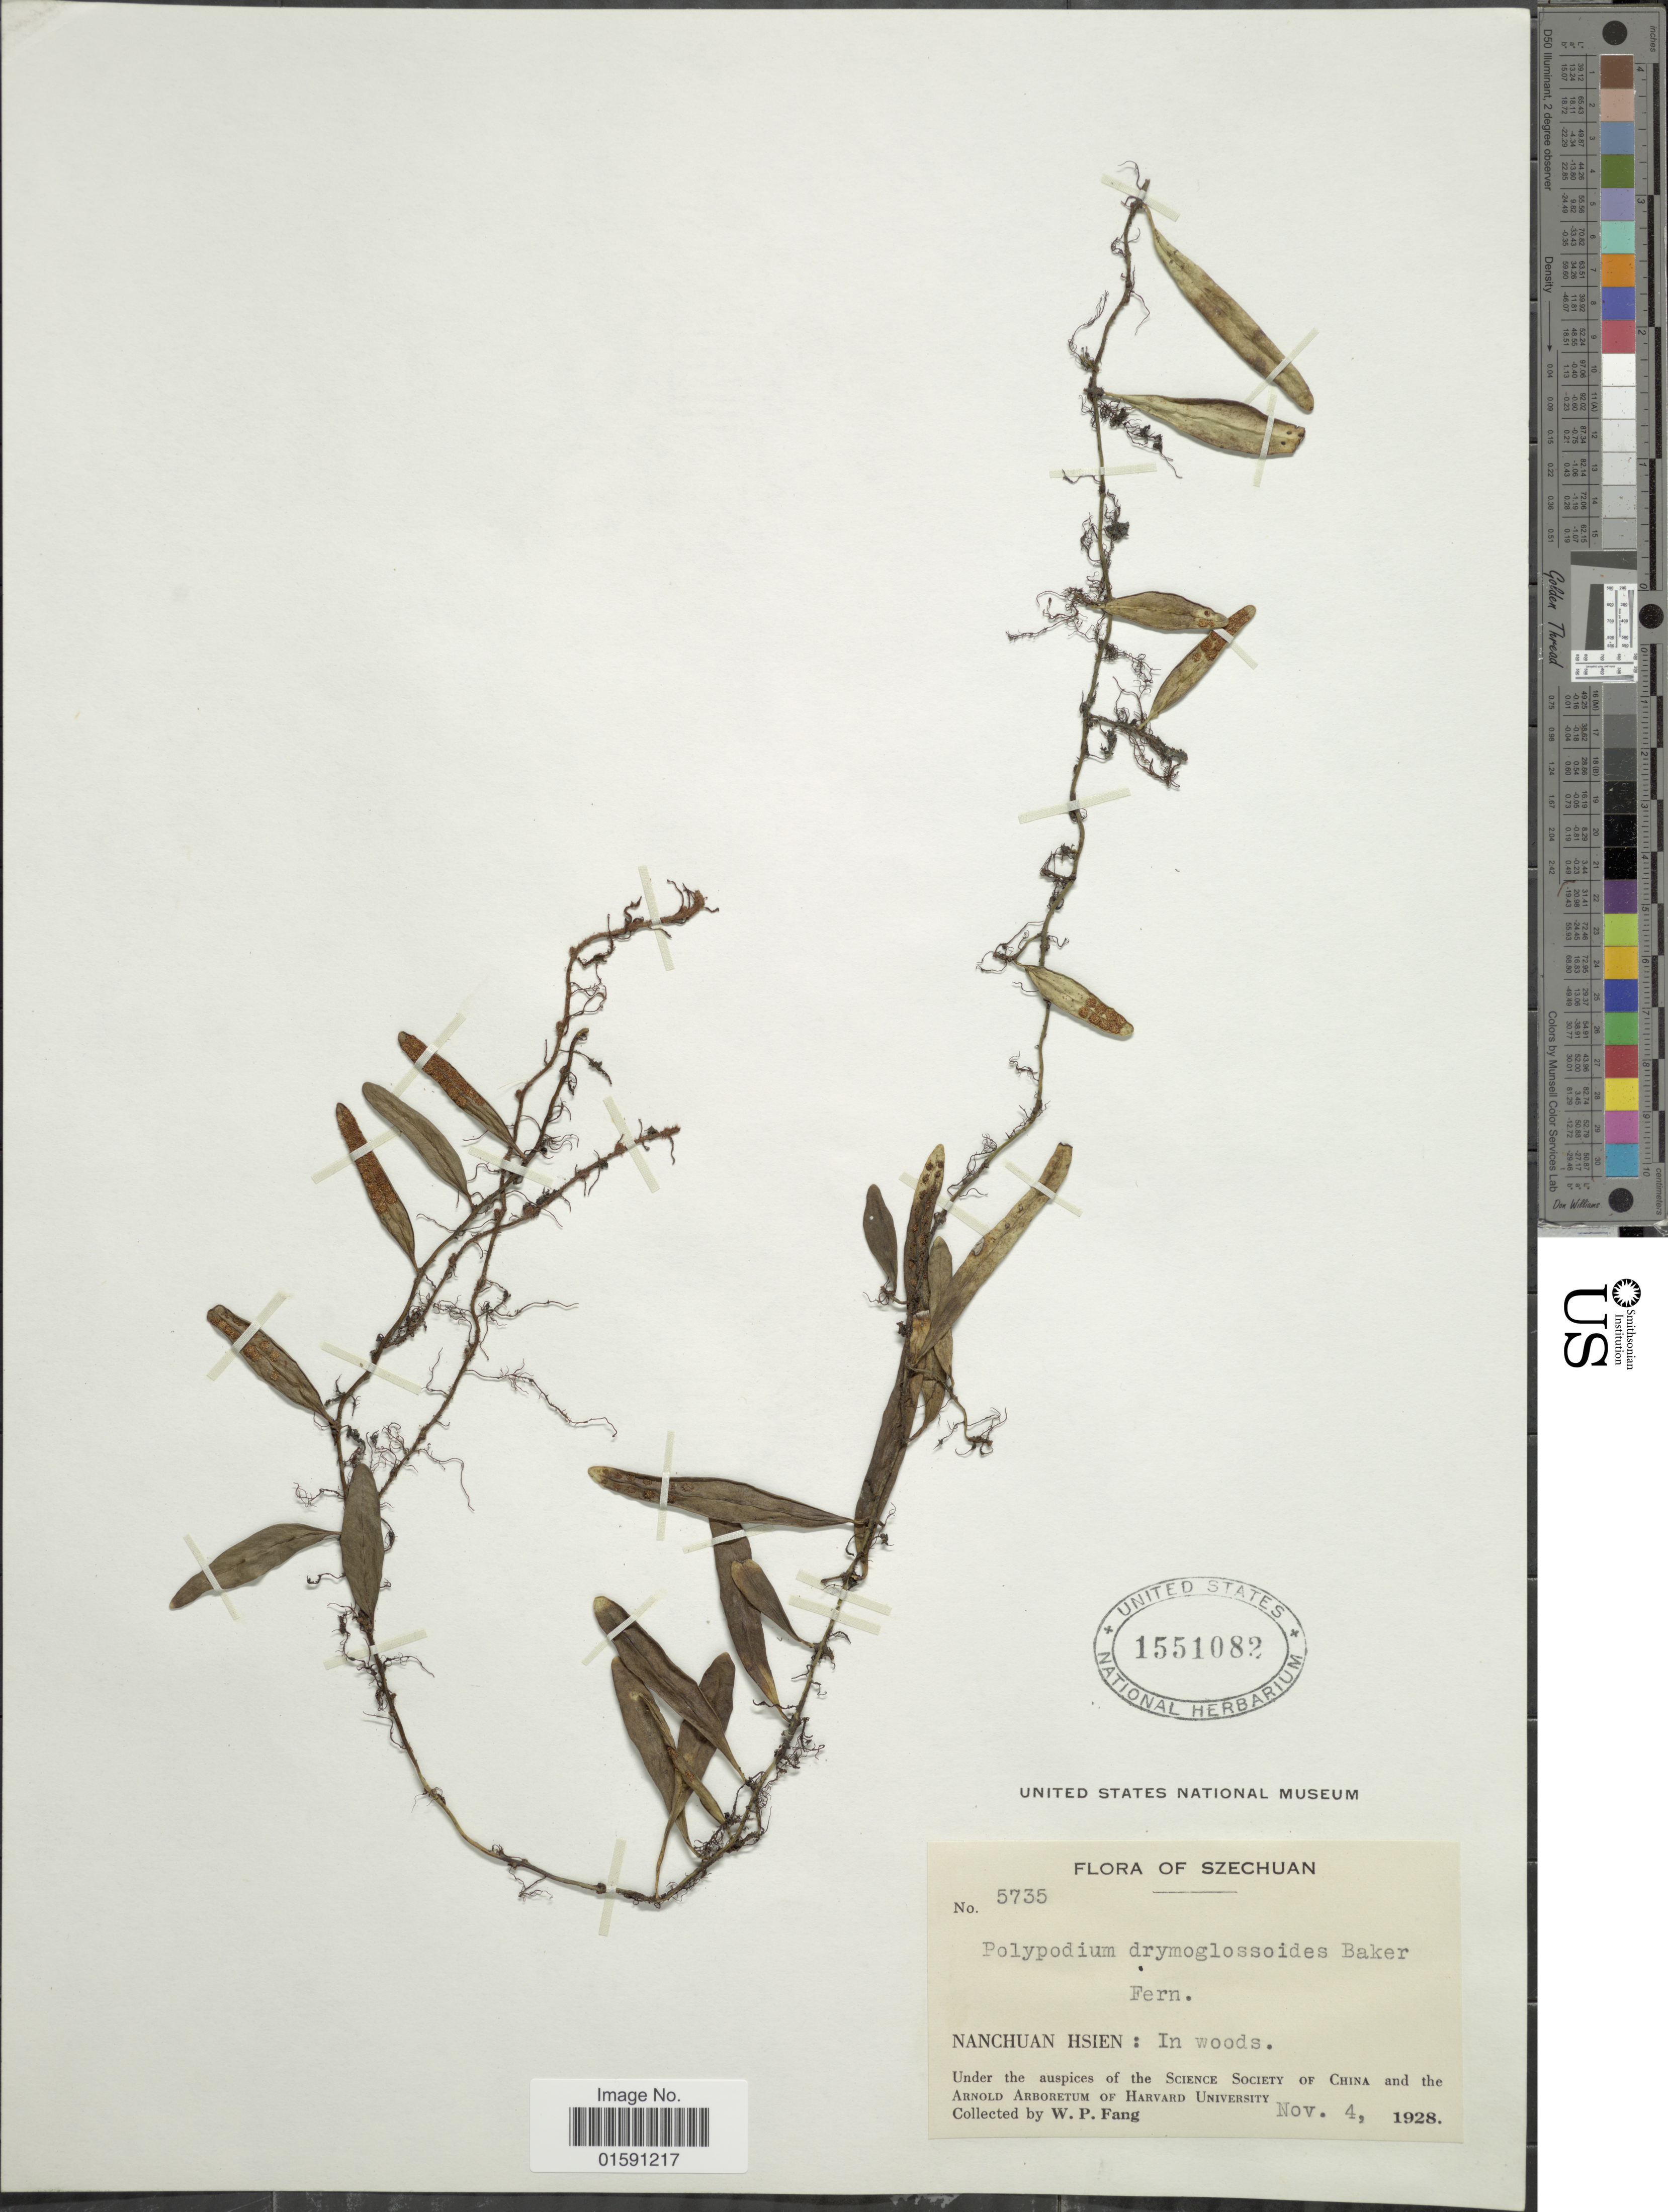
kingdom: Plantae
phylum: Tracheophyta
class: Polypodiopsida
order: Polypodiales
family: Polypodiaceae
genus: Selliguea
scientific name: Selliguea drymoglossoides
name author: (Baker)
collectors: W. P. Fang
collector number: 5735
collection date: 1928-11-04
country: China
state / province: Sichuan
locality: Szechuan. Nanchuan Hsien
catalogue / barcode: US 1551082